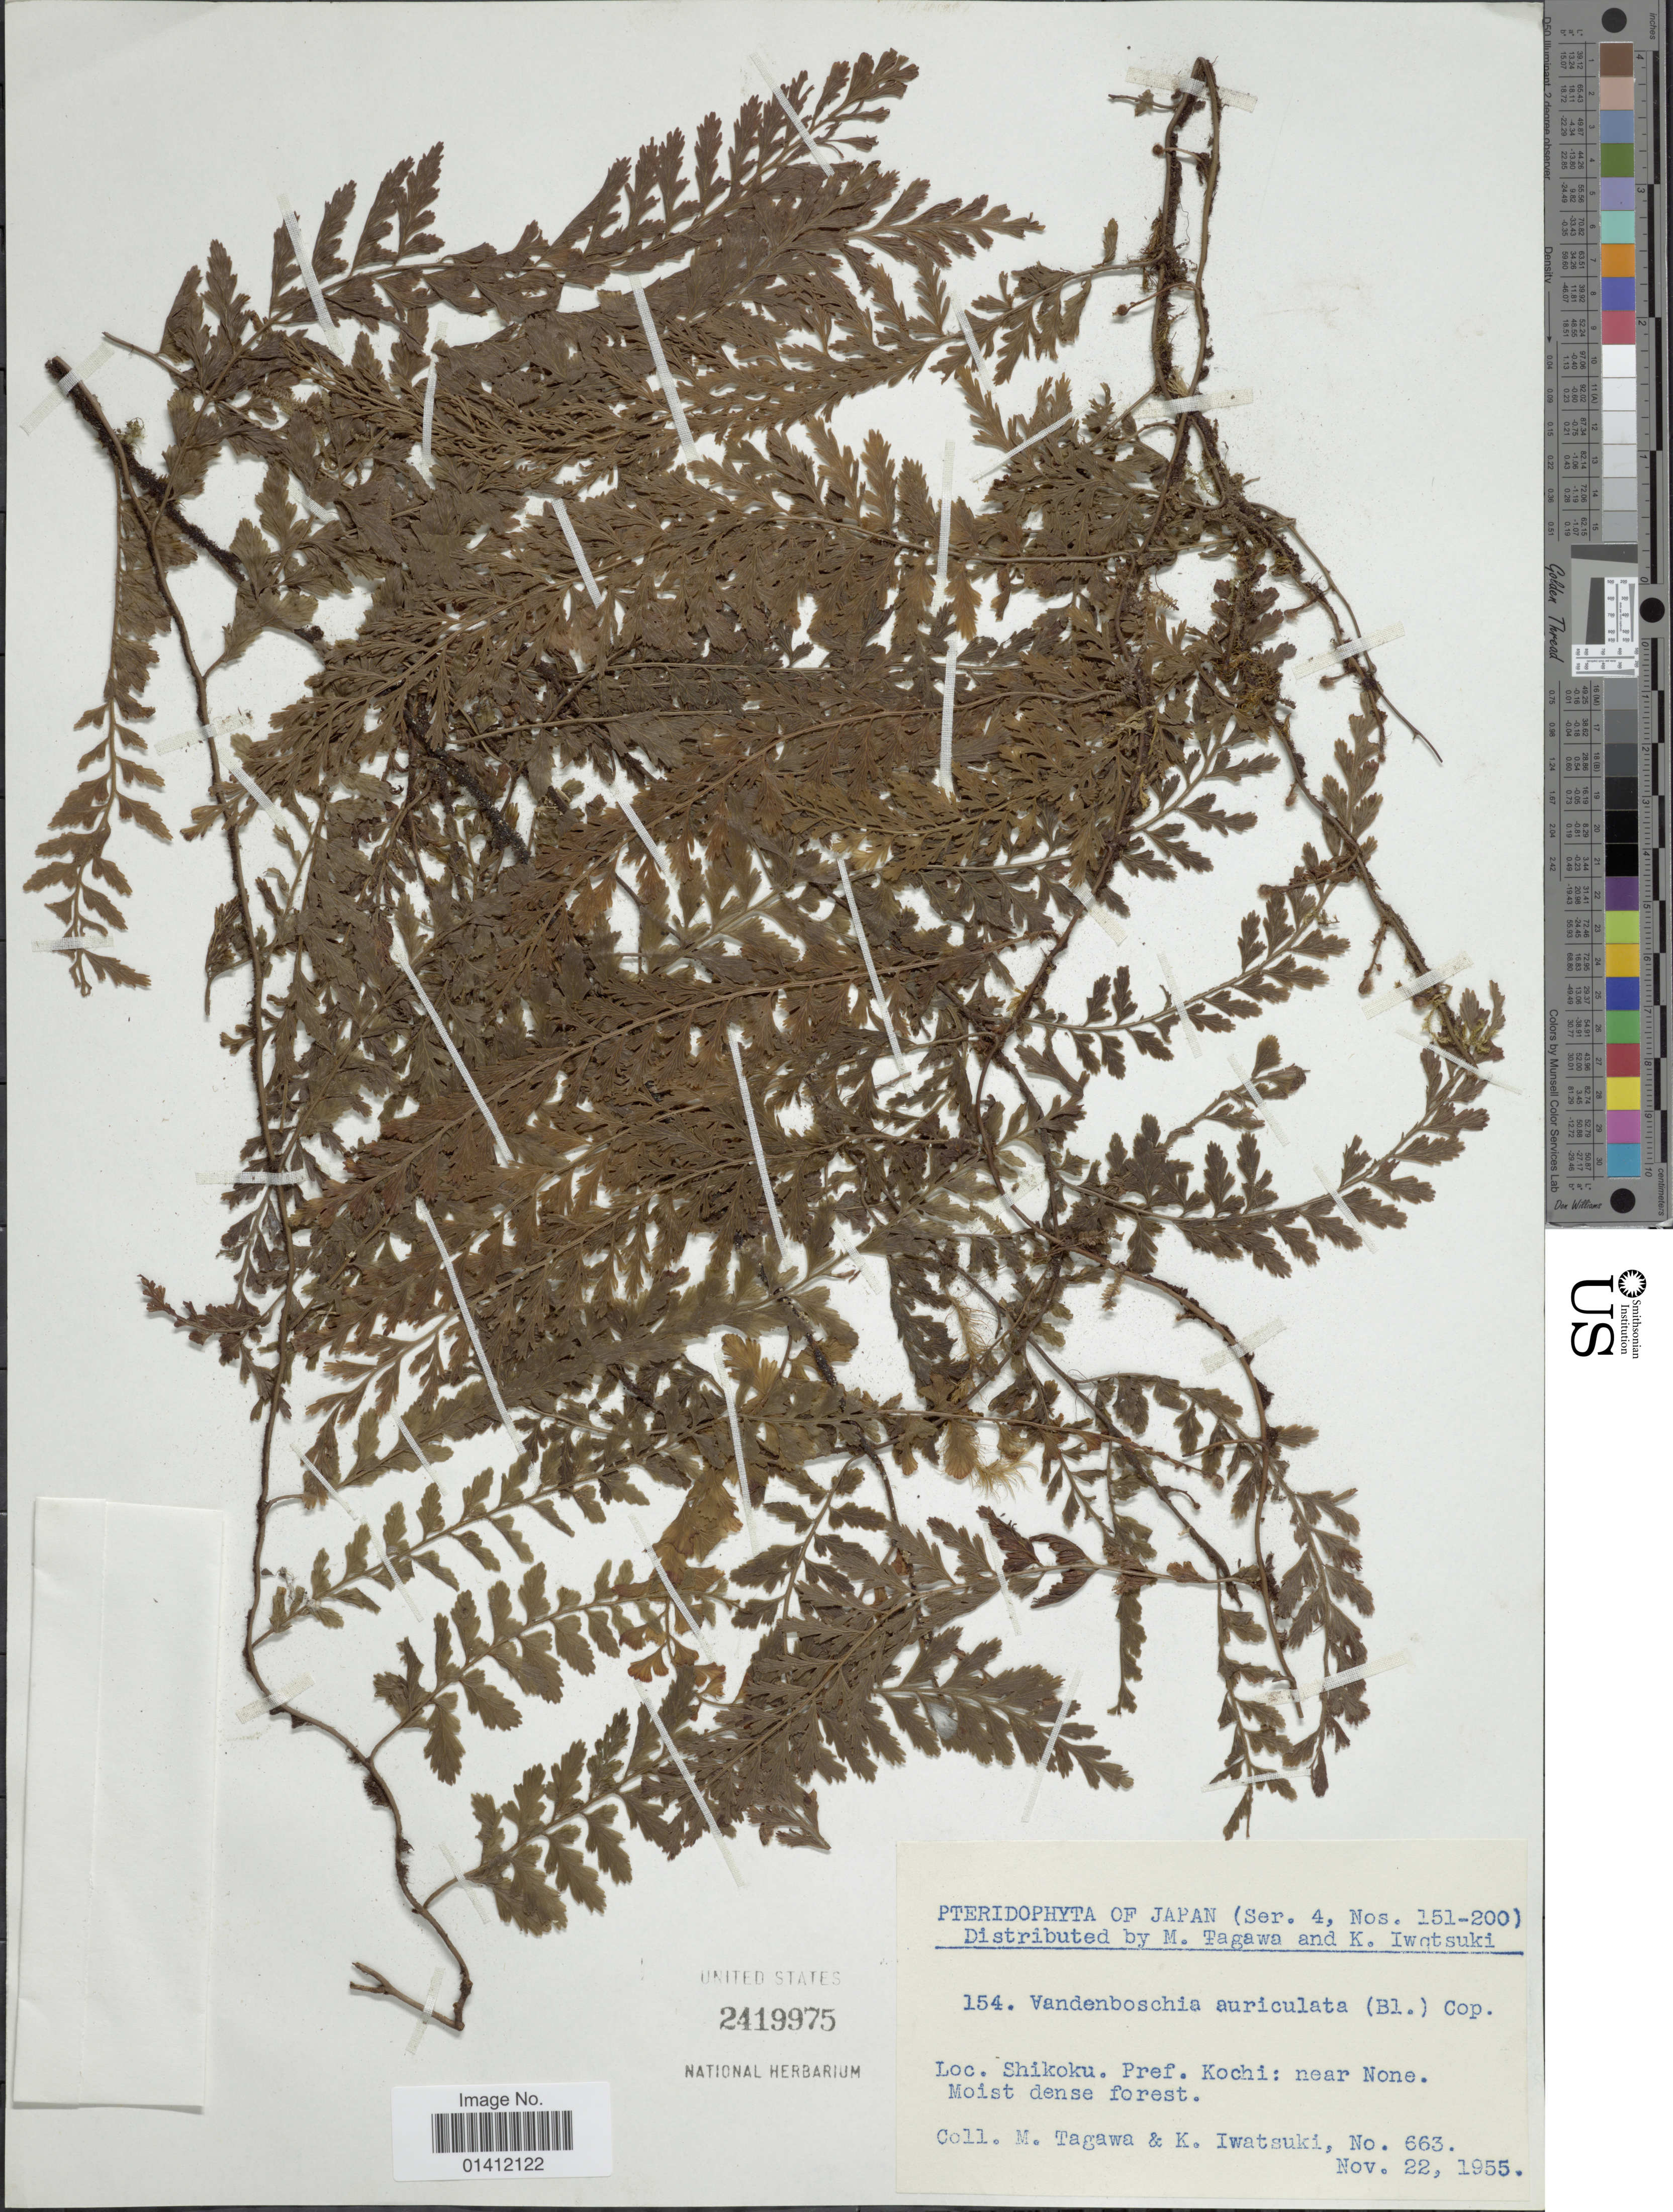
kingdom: Plantae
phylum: Tracheophyta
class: Polypodiopsida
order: Hymenophyllales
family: Hymenophyllaceae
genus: Vandenboschia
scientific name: Vandenboschia auriculata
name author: (Blume) Copel.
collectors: M. Tagawa & K. Iwatsuki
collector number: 663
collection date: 1955-11-22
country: Japan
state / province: Koti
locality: Shikoku. Pref. Kochi: near None. Moist dense forest.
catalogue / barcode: US 2419975